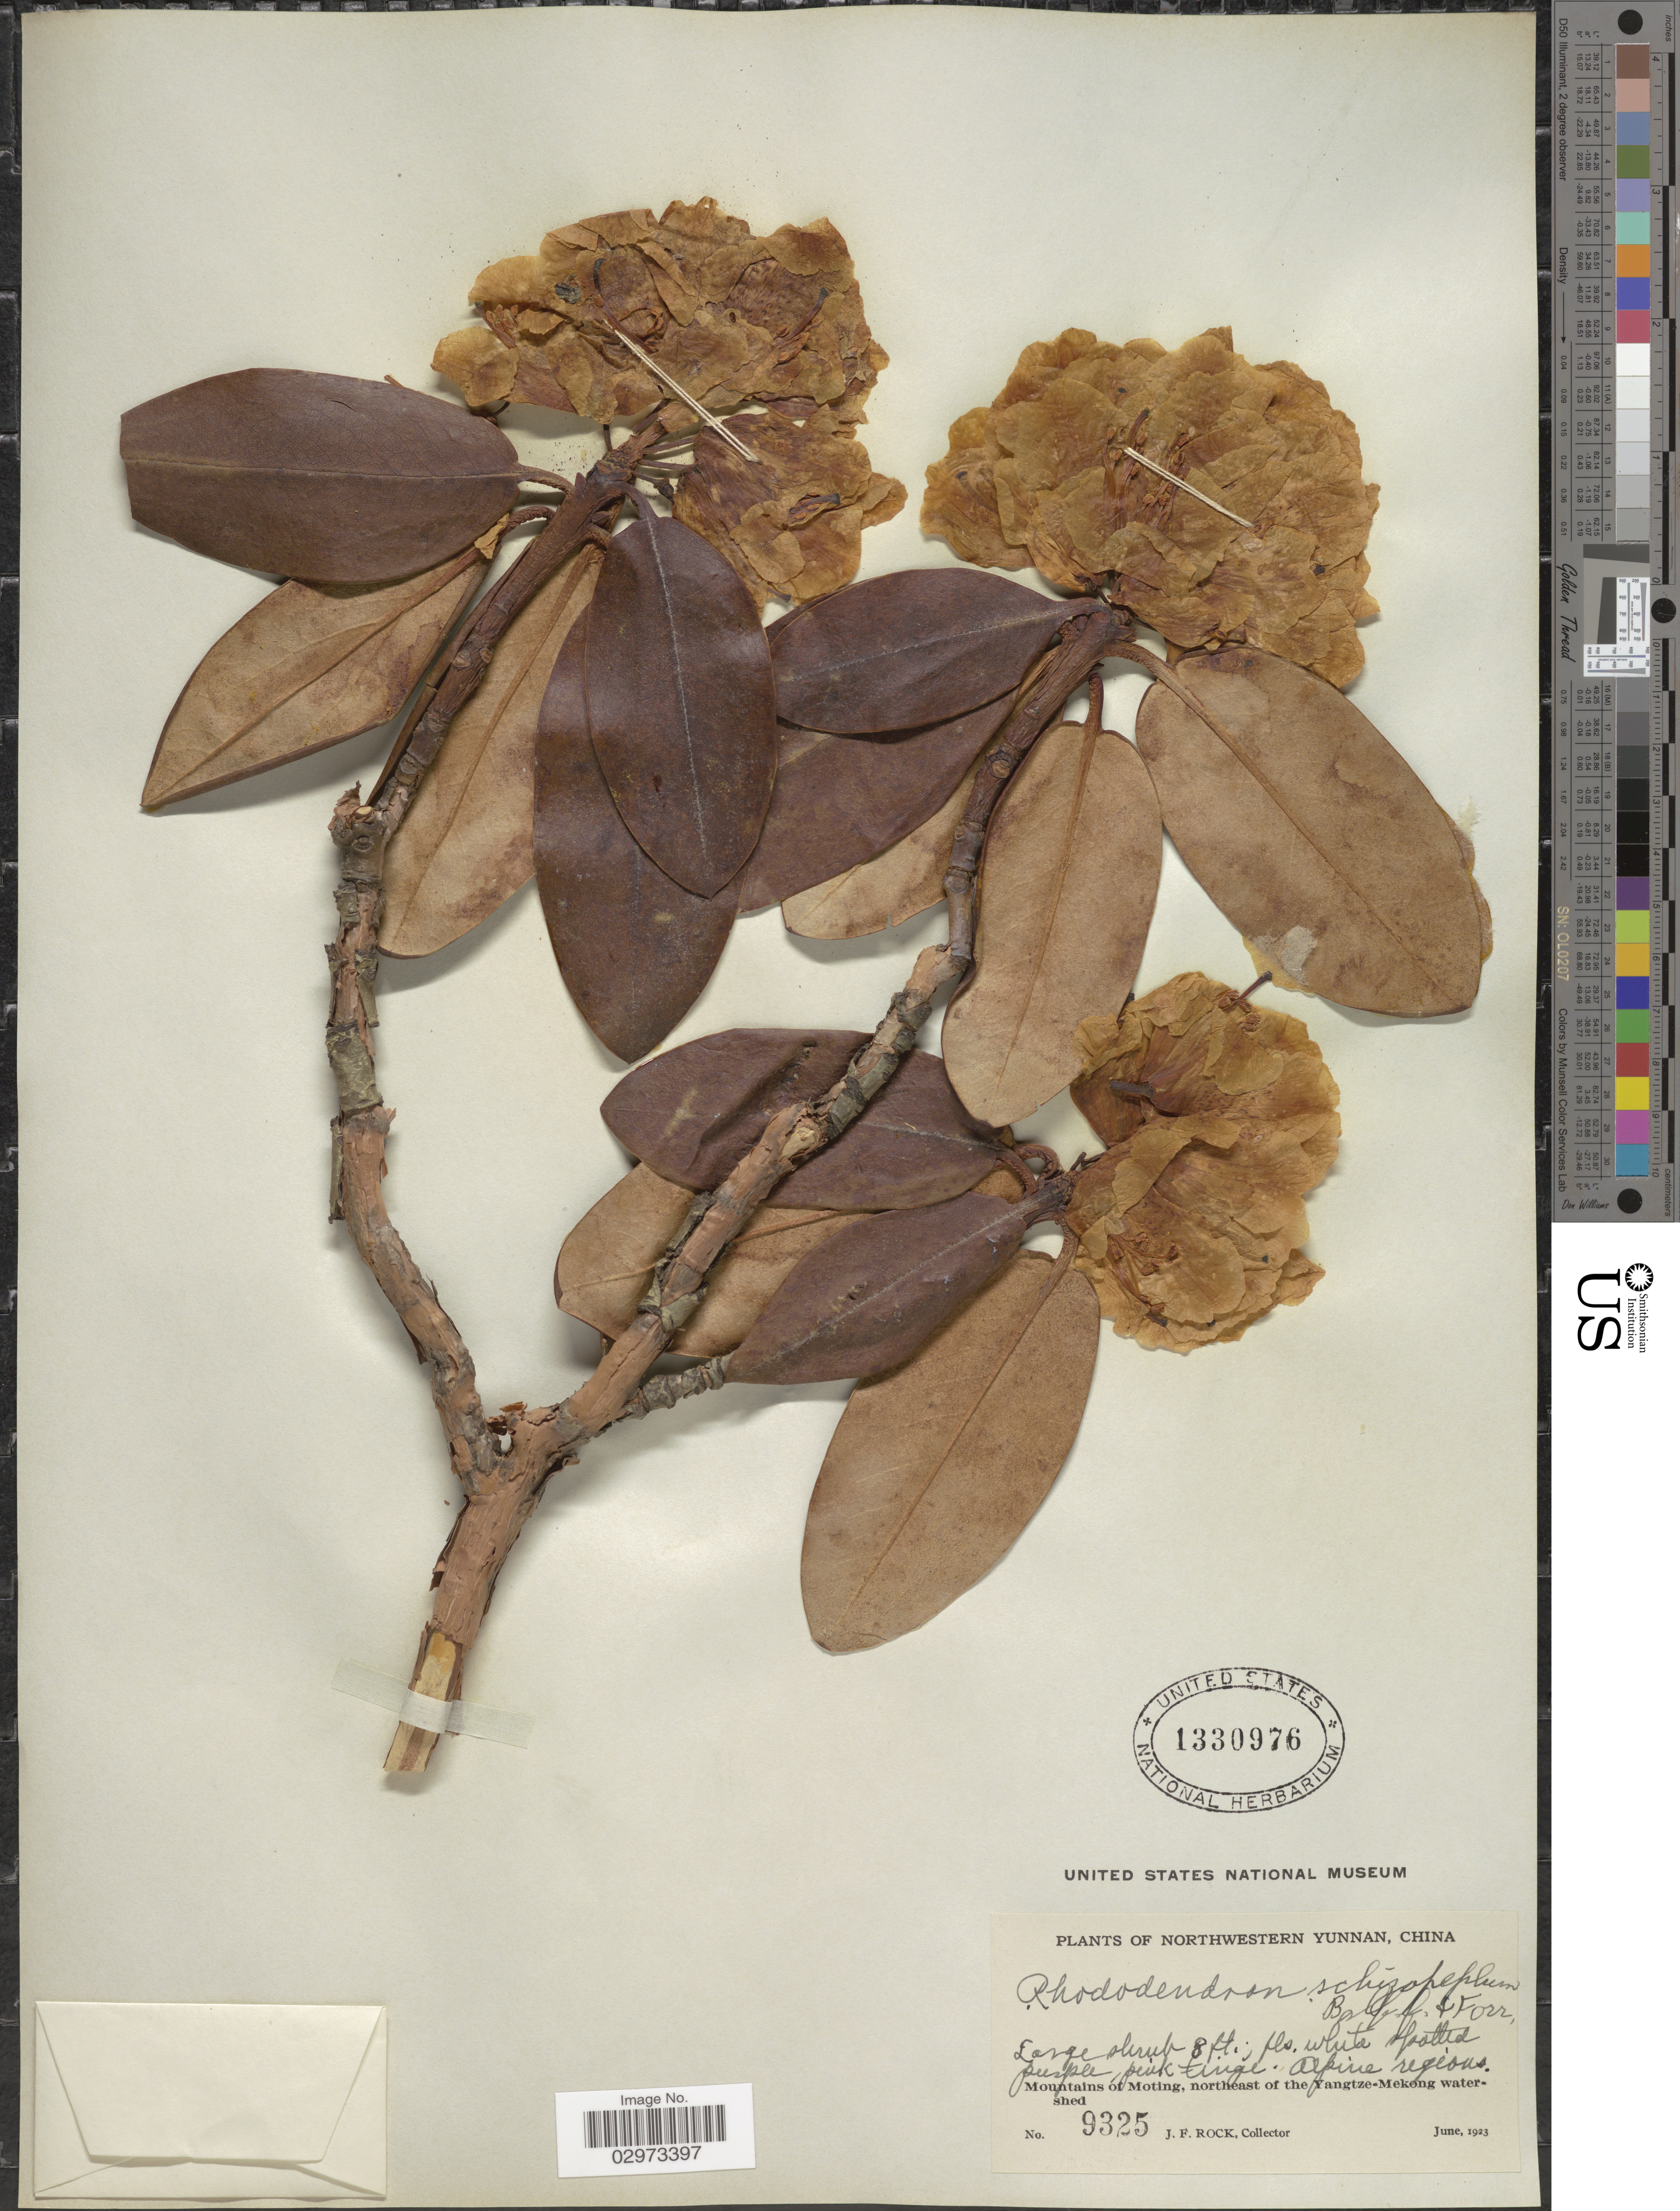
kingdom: Plantae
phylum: Tracheophyta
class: Magnoliopsida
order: Ericales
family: Ericaceae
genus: Rhododendron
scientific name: Rhododendron schizopeplum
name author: Balf. f. & Forrest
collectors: J. Rock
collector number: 9325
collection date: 1923-06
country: China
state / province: Yunnan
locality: Northwestern Yunnan. Alpine regions. Mountains of Moting, northeast of the Yangtze-Mekong watershed.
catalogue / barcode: US 1330976